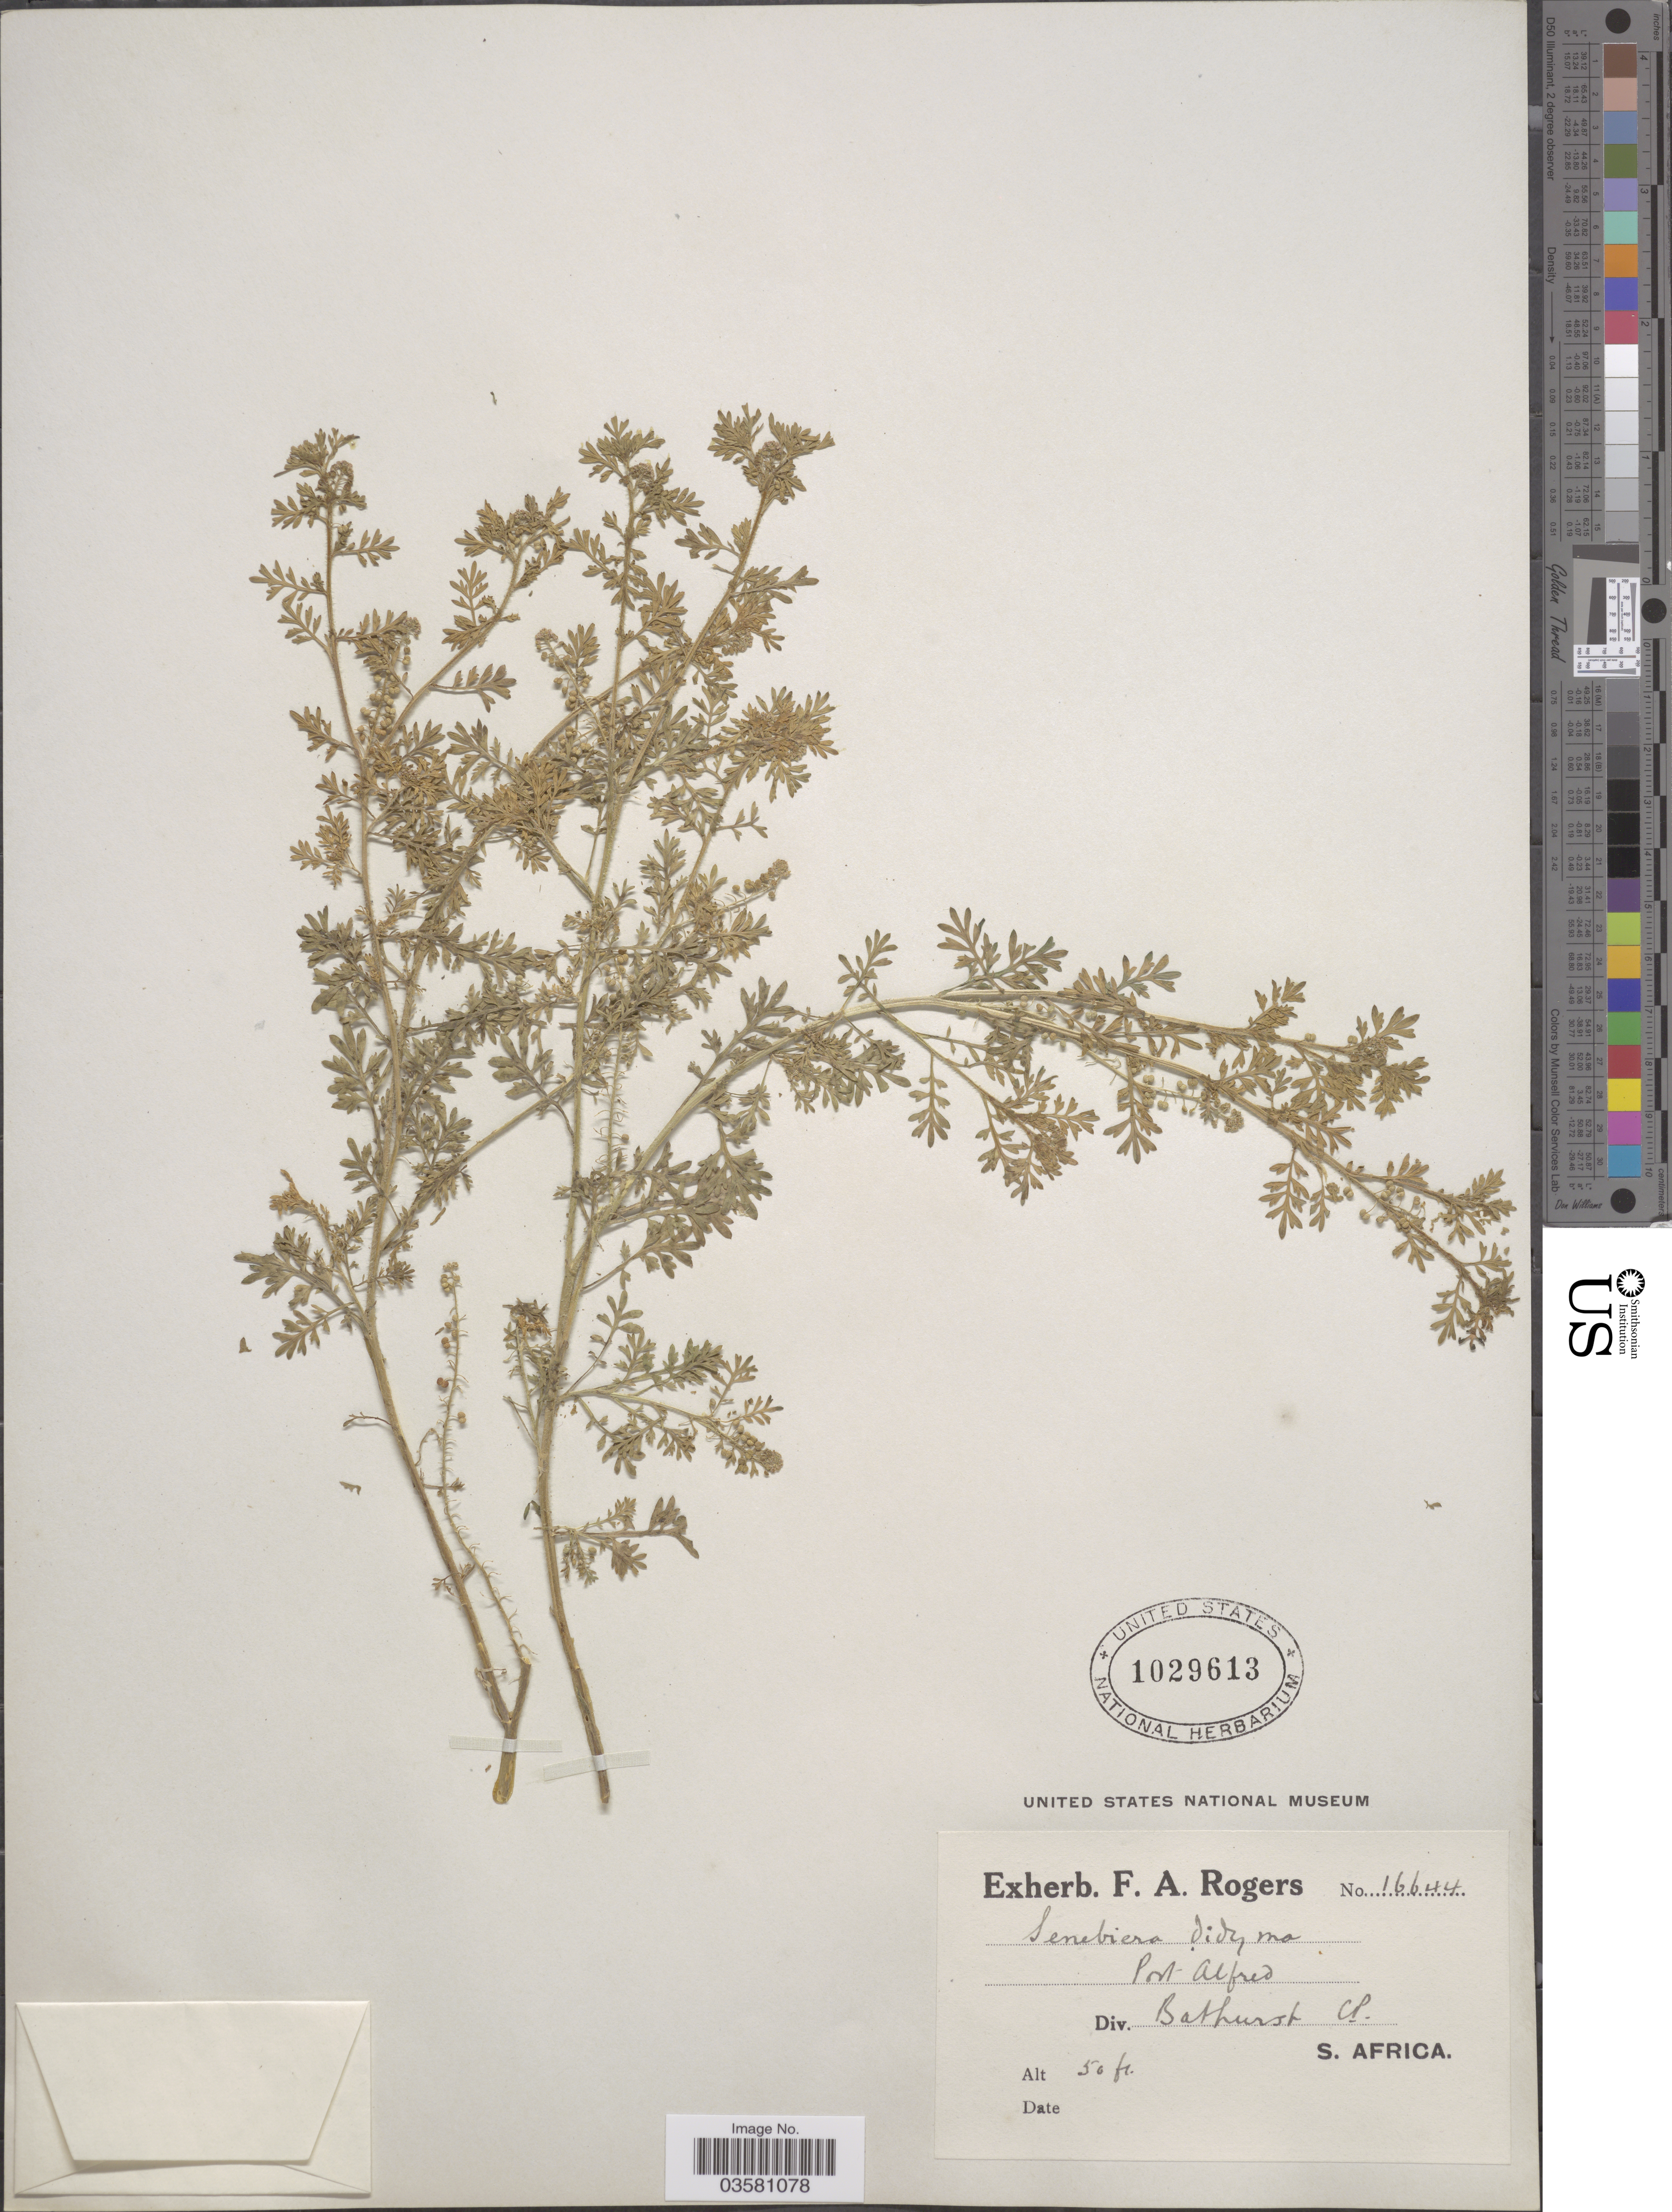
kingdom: Plantae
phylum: Tracheophyta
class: Magnoliopsida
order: Brassicales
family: Brassicaceae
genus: Lepidium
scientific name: Lepidium didymum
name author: L.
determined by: Strong, M. T., (US), Smithsonian Institution - National Museum of Natural History (UNITED STATES)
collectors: ex herb. F. A. Rogers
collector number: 16644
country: South Africa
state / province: Eastern Cape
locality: Port Alfred. Div. Bathurst CP.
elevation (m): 15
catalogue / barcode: US 1029613